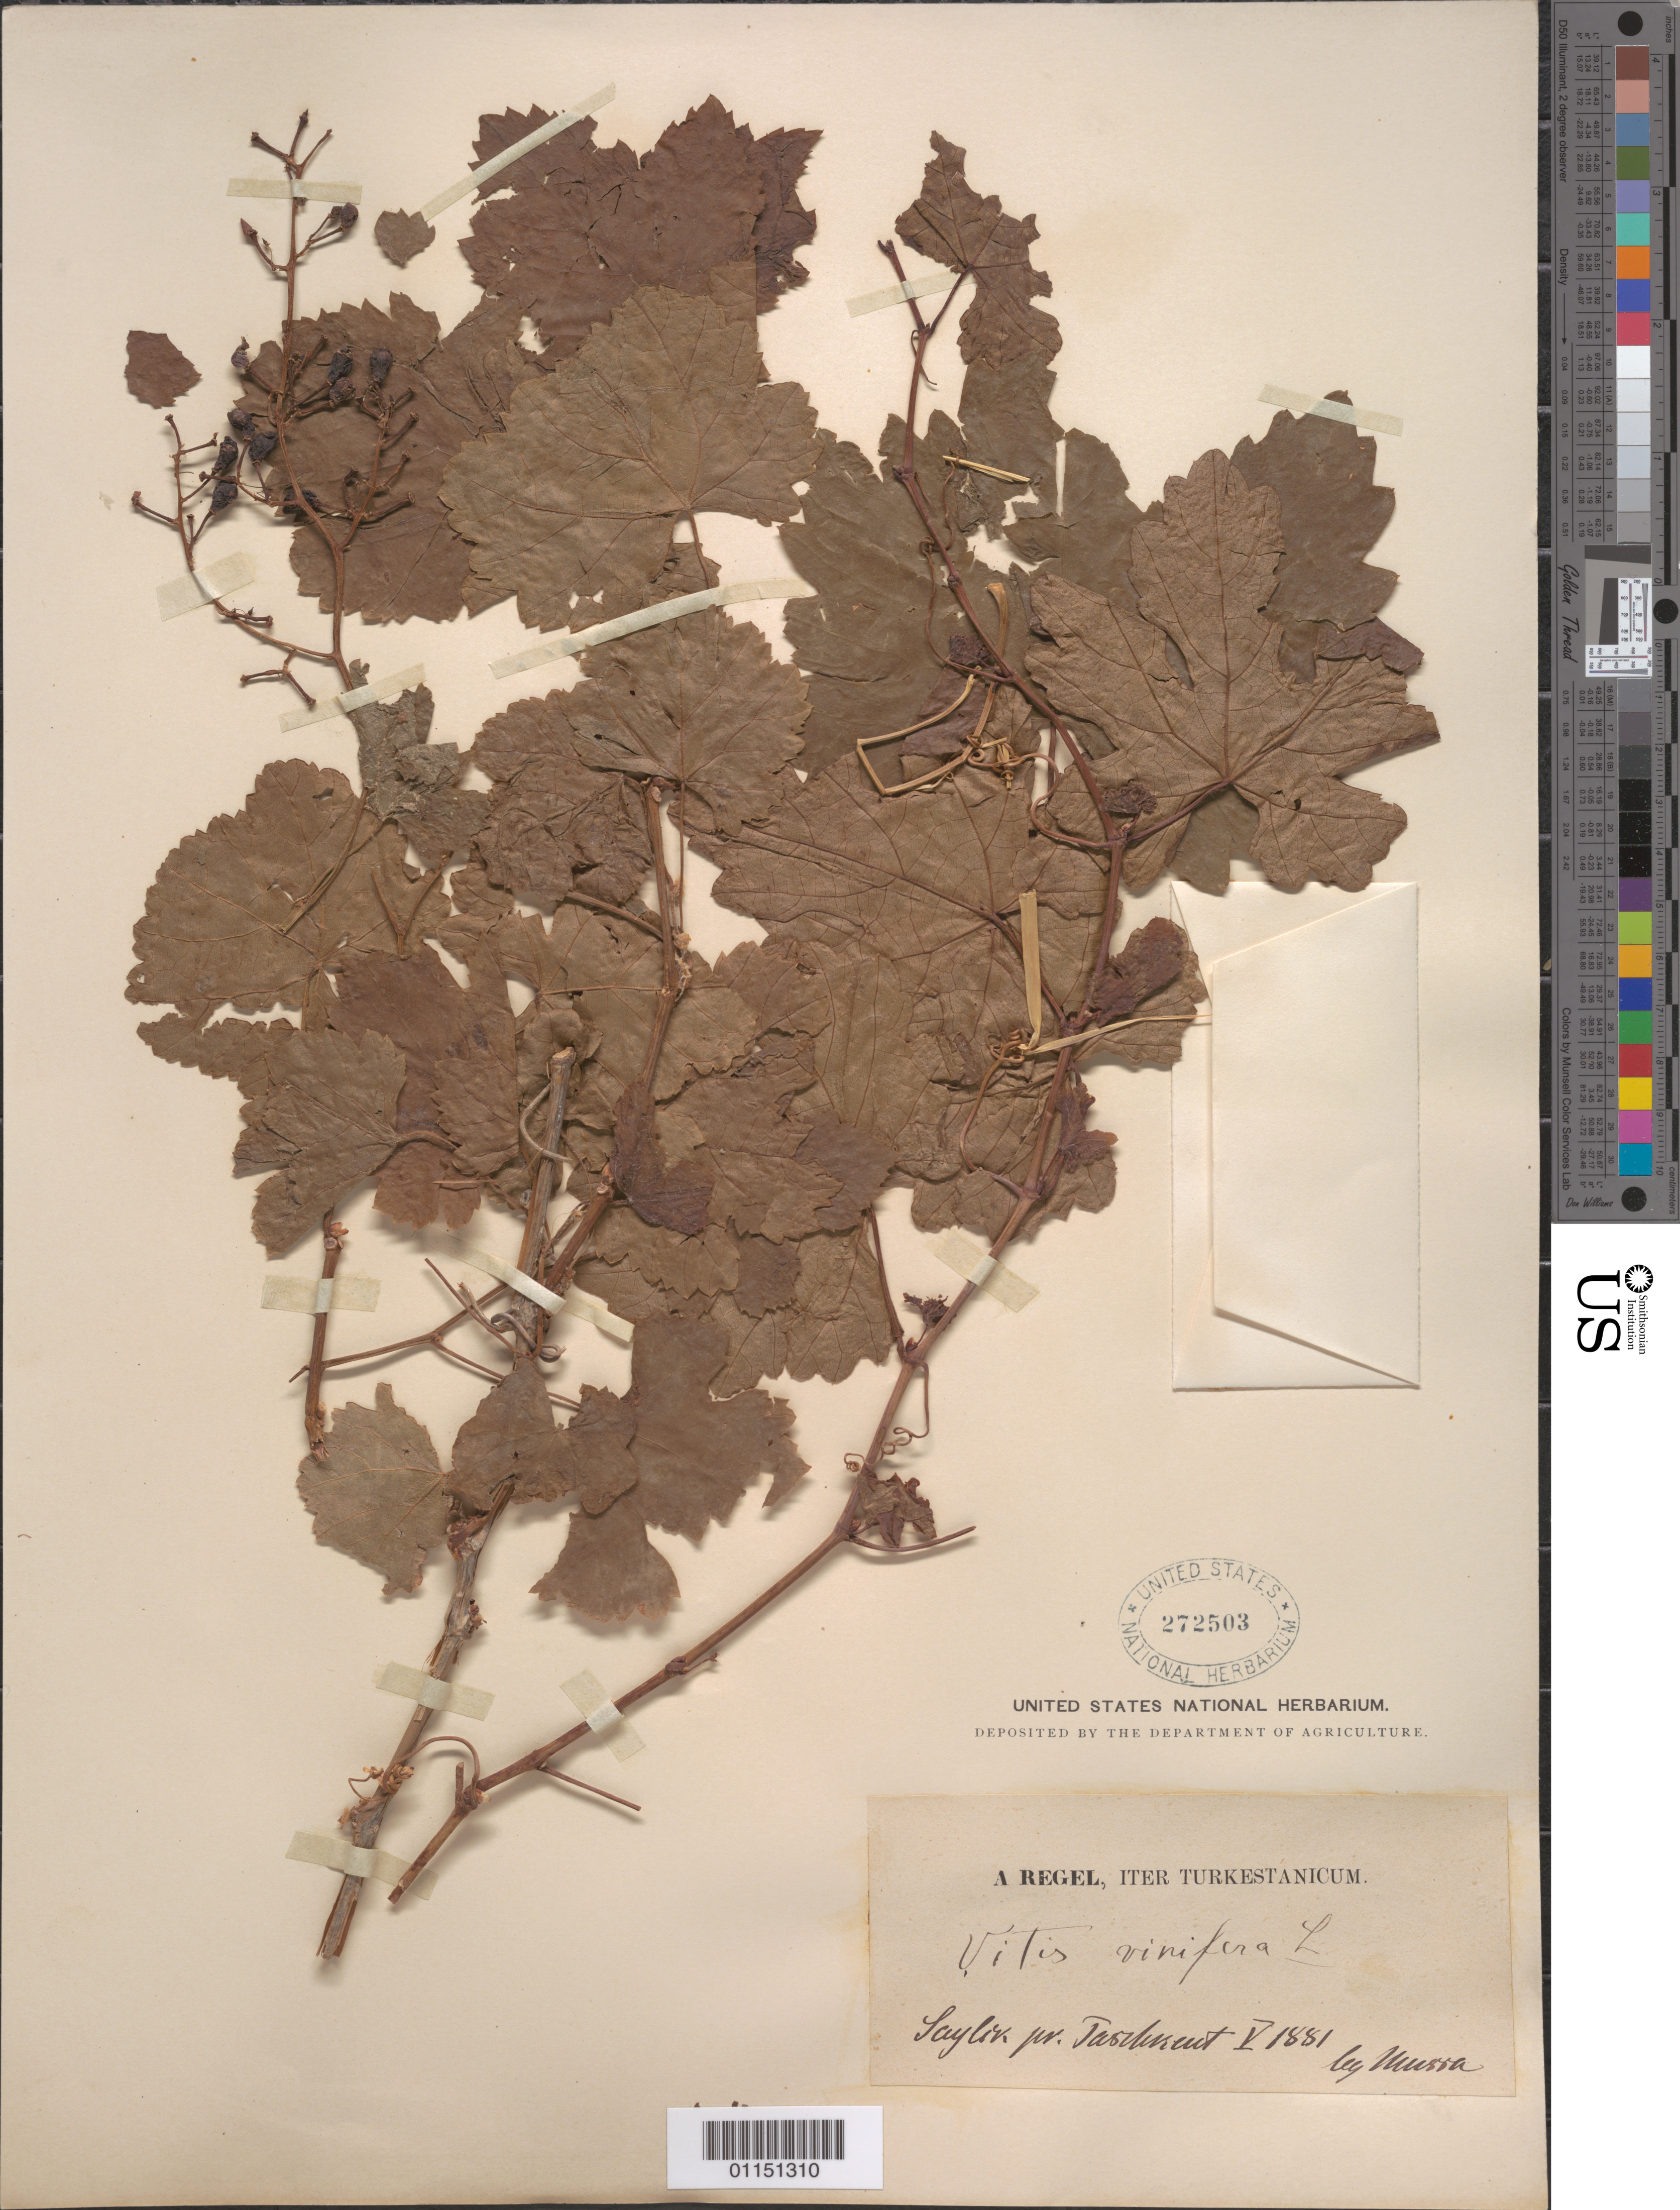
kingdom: Plantae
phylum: Tracheophyta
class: Magnoliopsida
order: Vitales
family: Vitaceae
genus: Vitis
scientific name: Vitis vinifera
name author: L.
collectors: E. Mussa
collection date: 1881-05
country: Uzbekistan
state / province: Toshkent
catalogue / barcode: US 272503